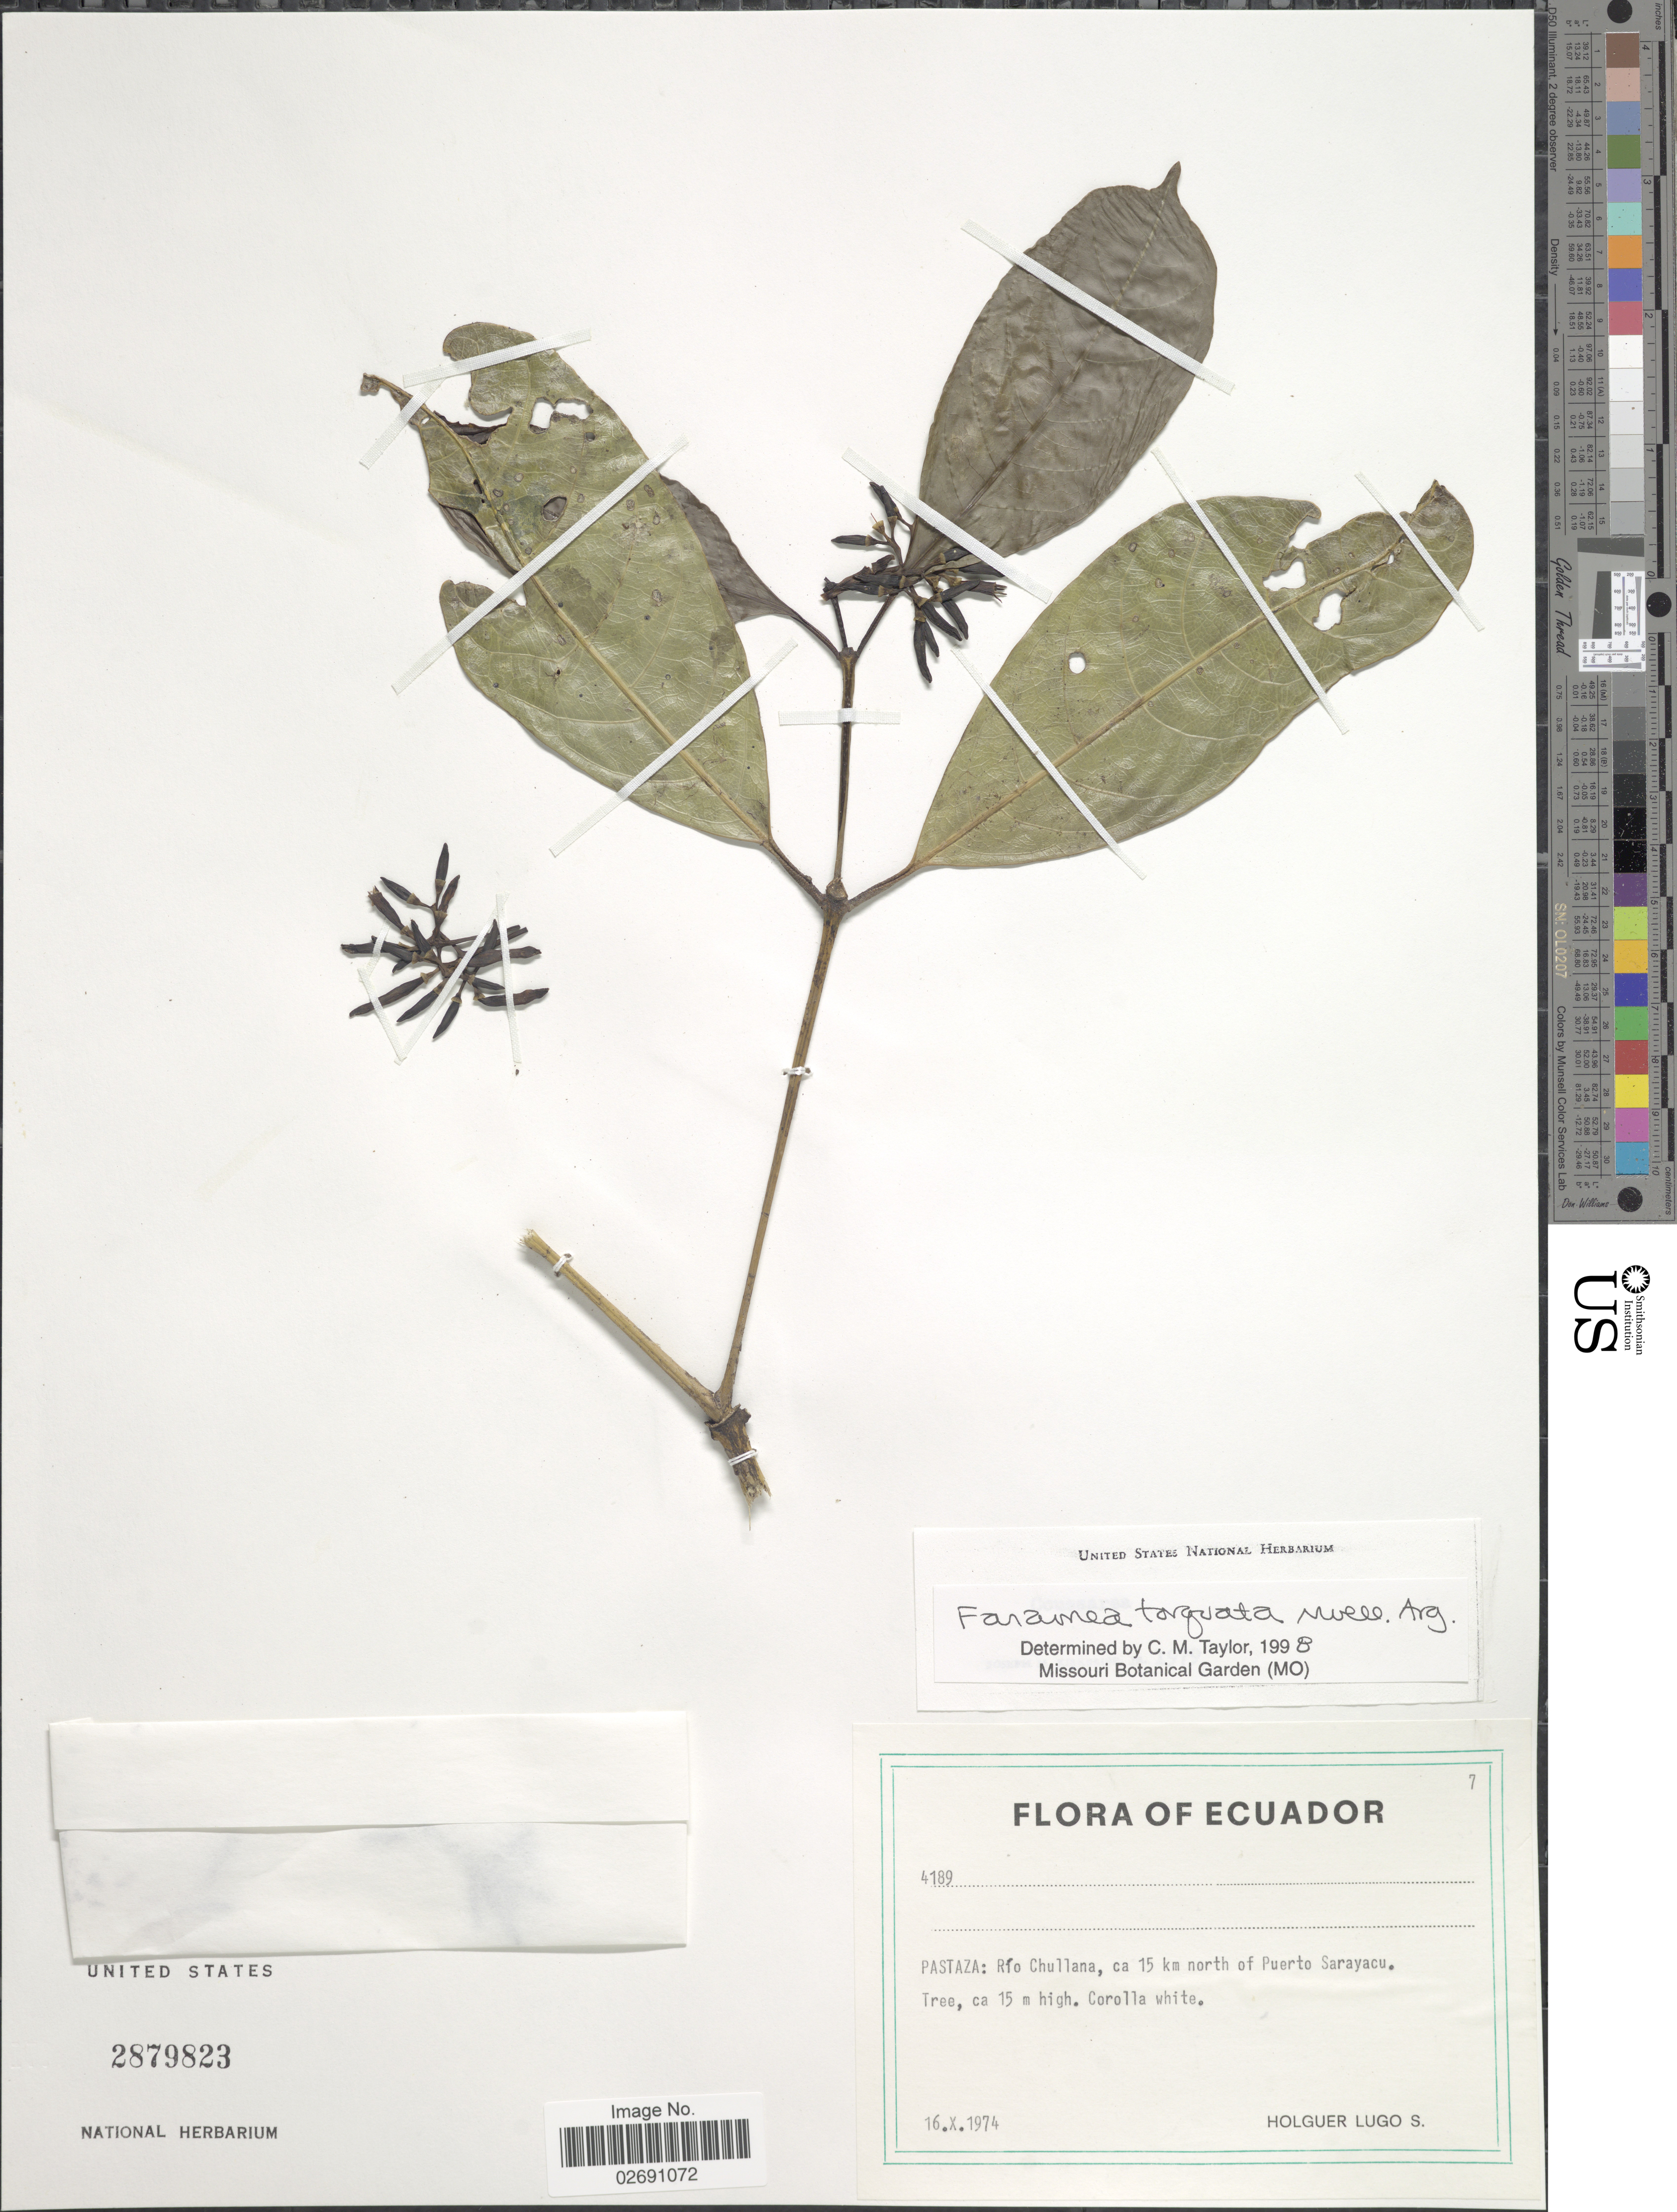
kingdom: Plantae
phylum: Tracheophyta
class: Magnoliopsida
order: Gentianales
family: Rubiaceae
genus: Faramea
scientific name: Faramea torquata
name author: Müll. Arg.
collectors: H. Lugo S.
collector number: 4189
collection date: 1974-10-16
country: Ecuador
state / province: Pastaza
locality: Rio Curiacu, ca 15 km west of Puerto Sarayacu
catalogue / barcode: US 2879823